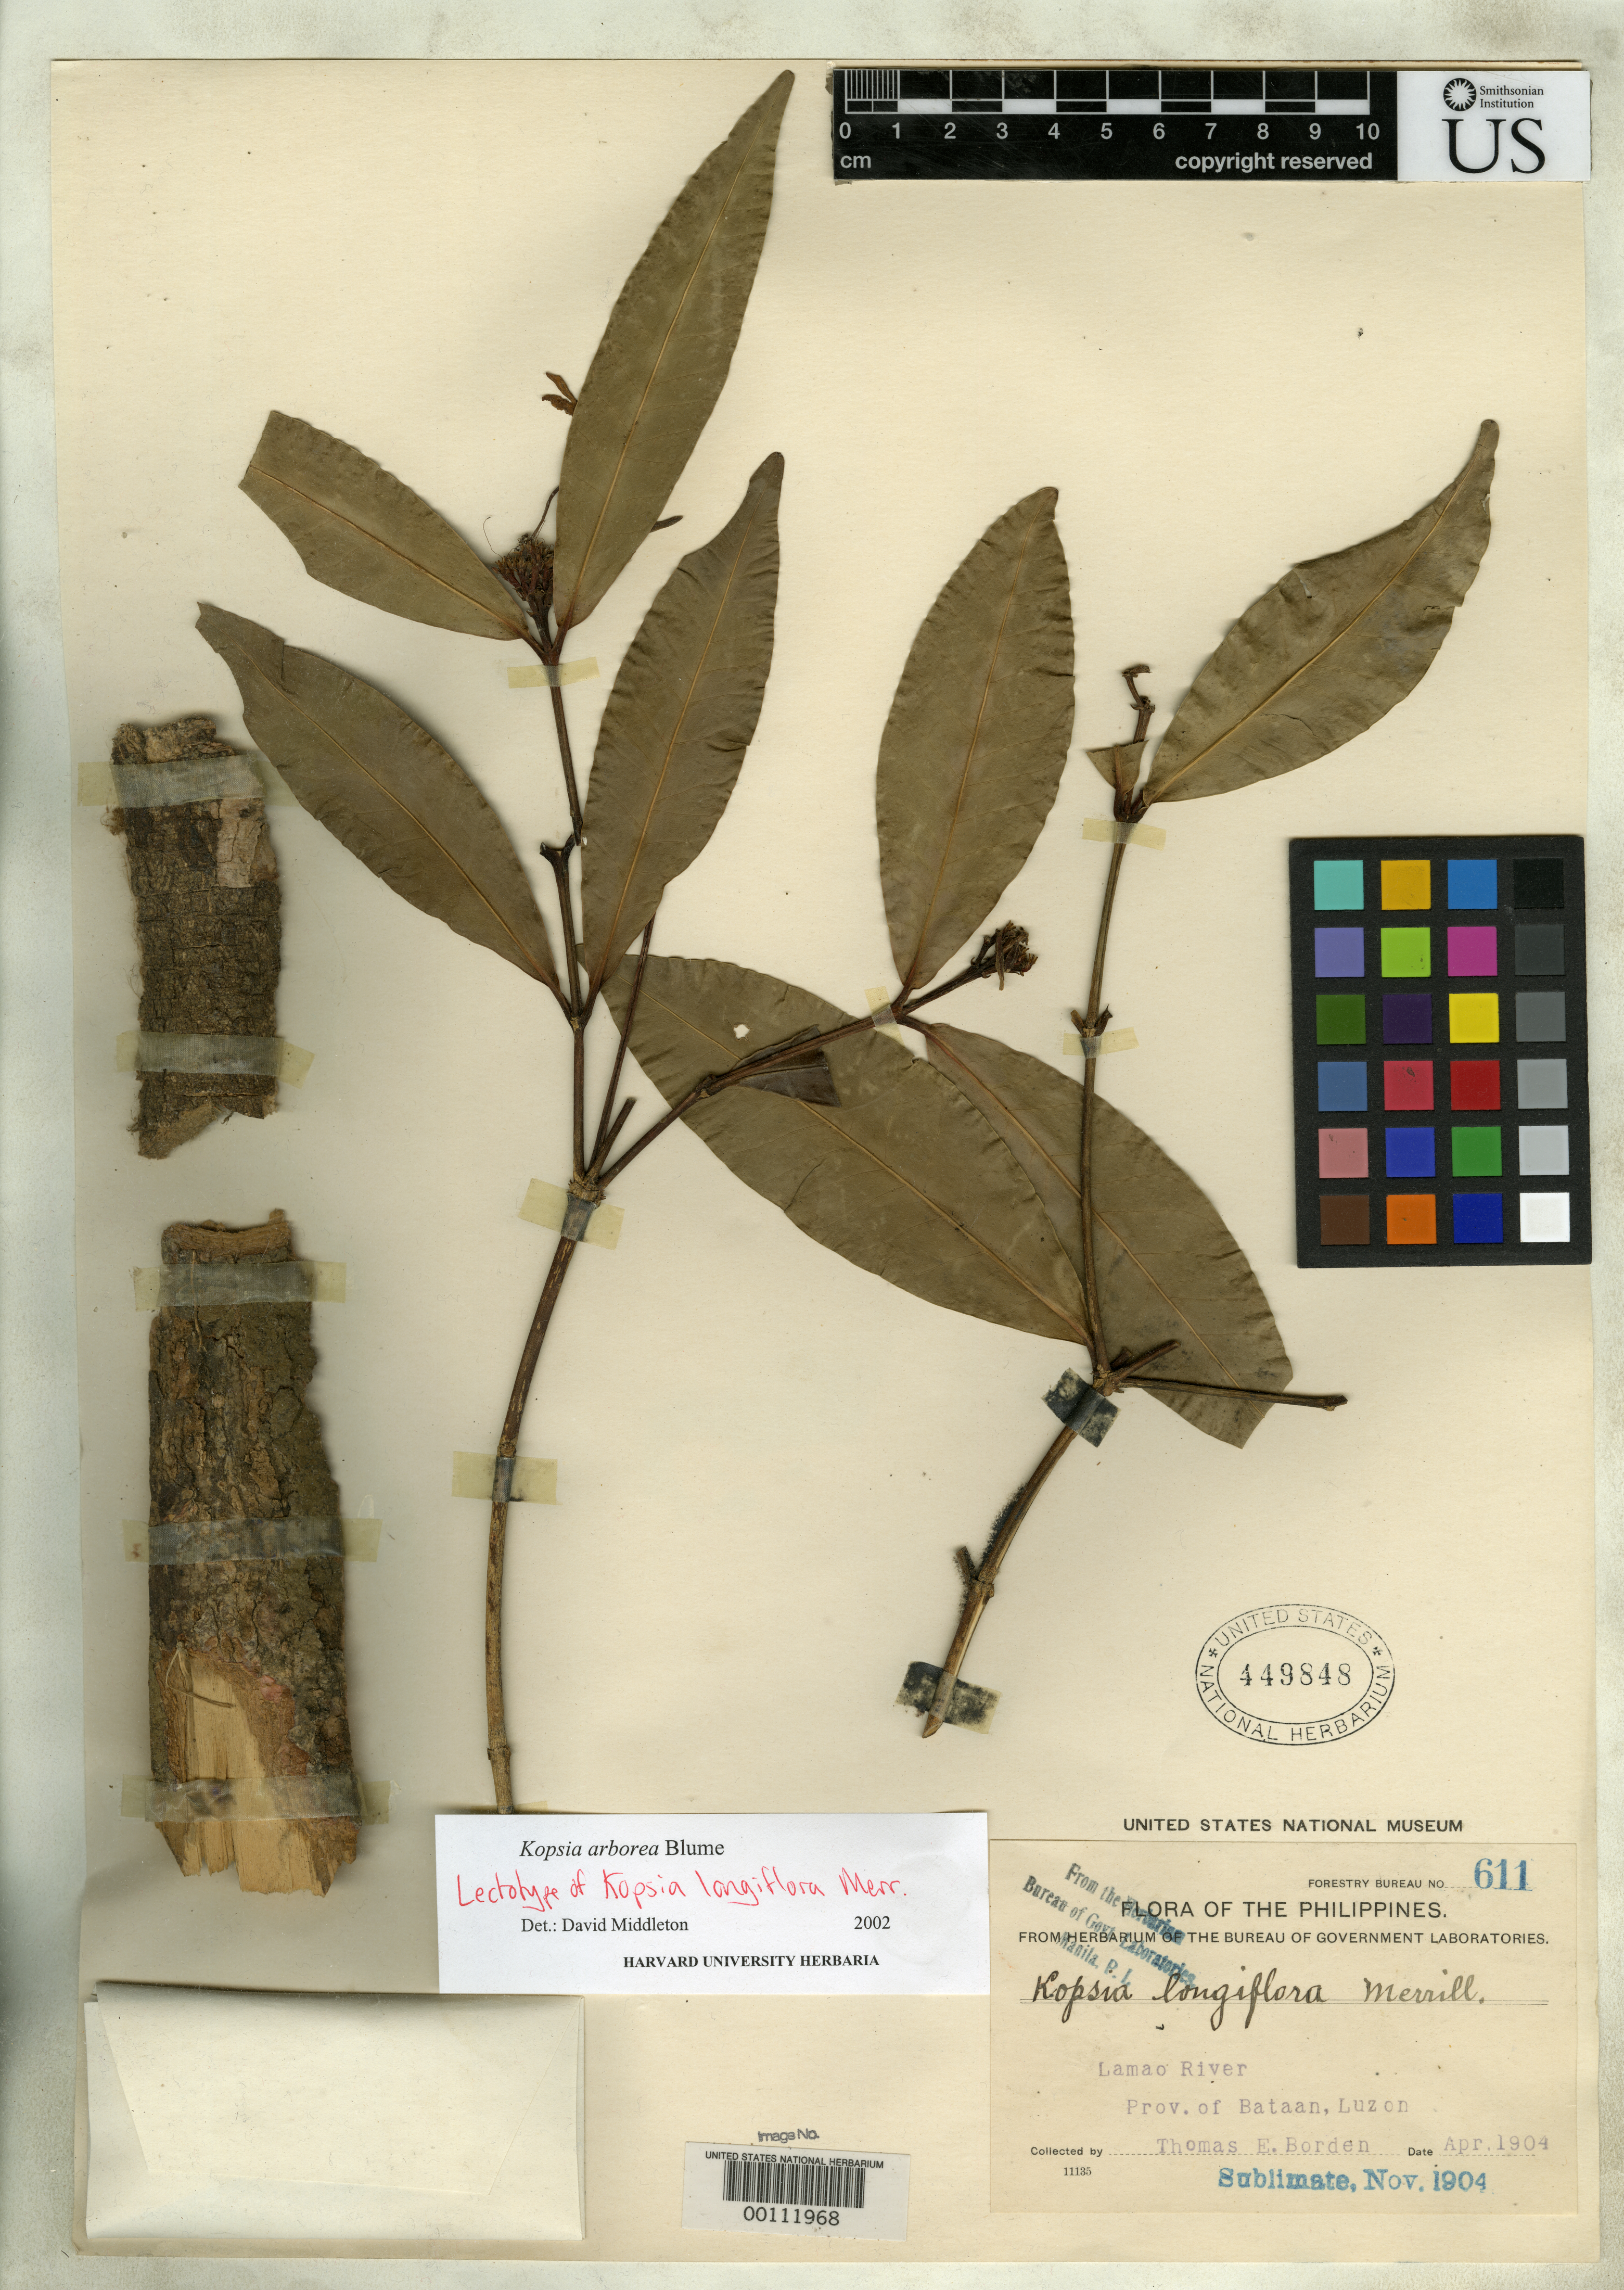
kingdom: Plantae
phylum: Tracheophyta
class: Magnoliopsida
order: Gentianales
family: Apocynaceae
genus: Kopsia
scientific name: Kopsia longiflora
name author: Merr.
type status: Lectotype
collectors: T. E. Borden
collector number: For. Bur. 611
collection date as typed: Apr 1904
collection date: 1904-04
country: Philippines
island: Luzon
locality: Lamao River, Prov. of Bataan [protologue: Mt. Marivales].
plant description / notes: Reprinted in New Philipp. Pl.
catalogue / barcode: US 449848